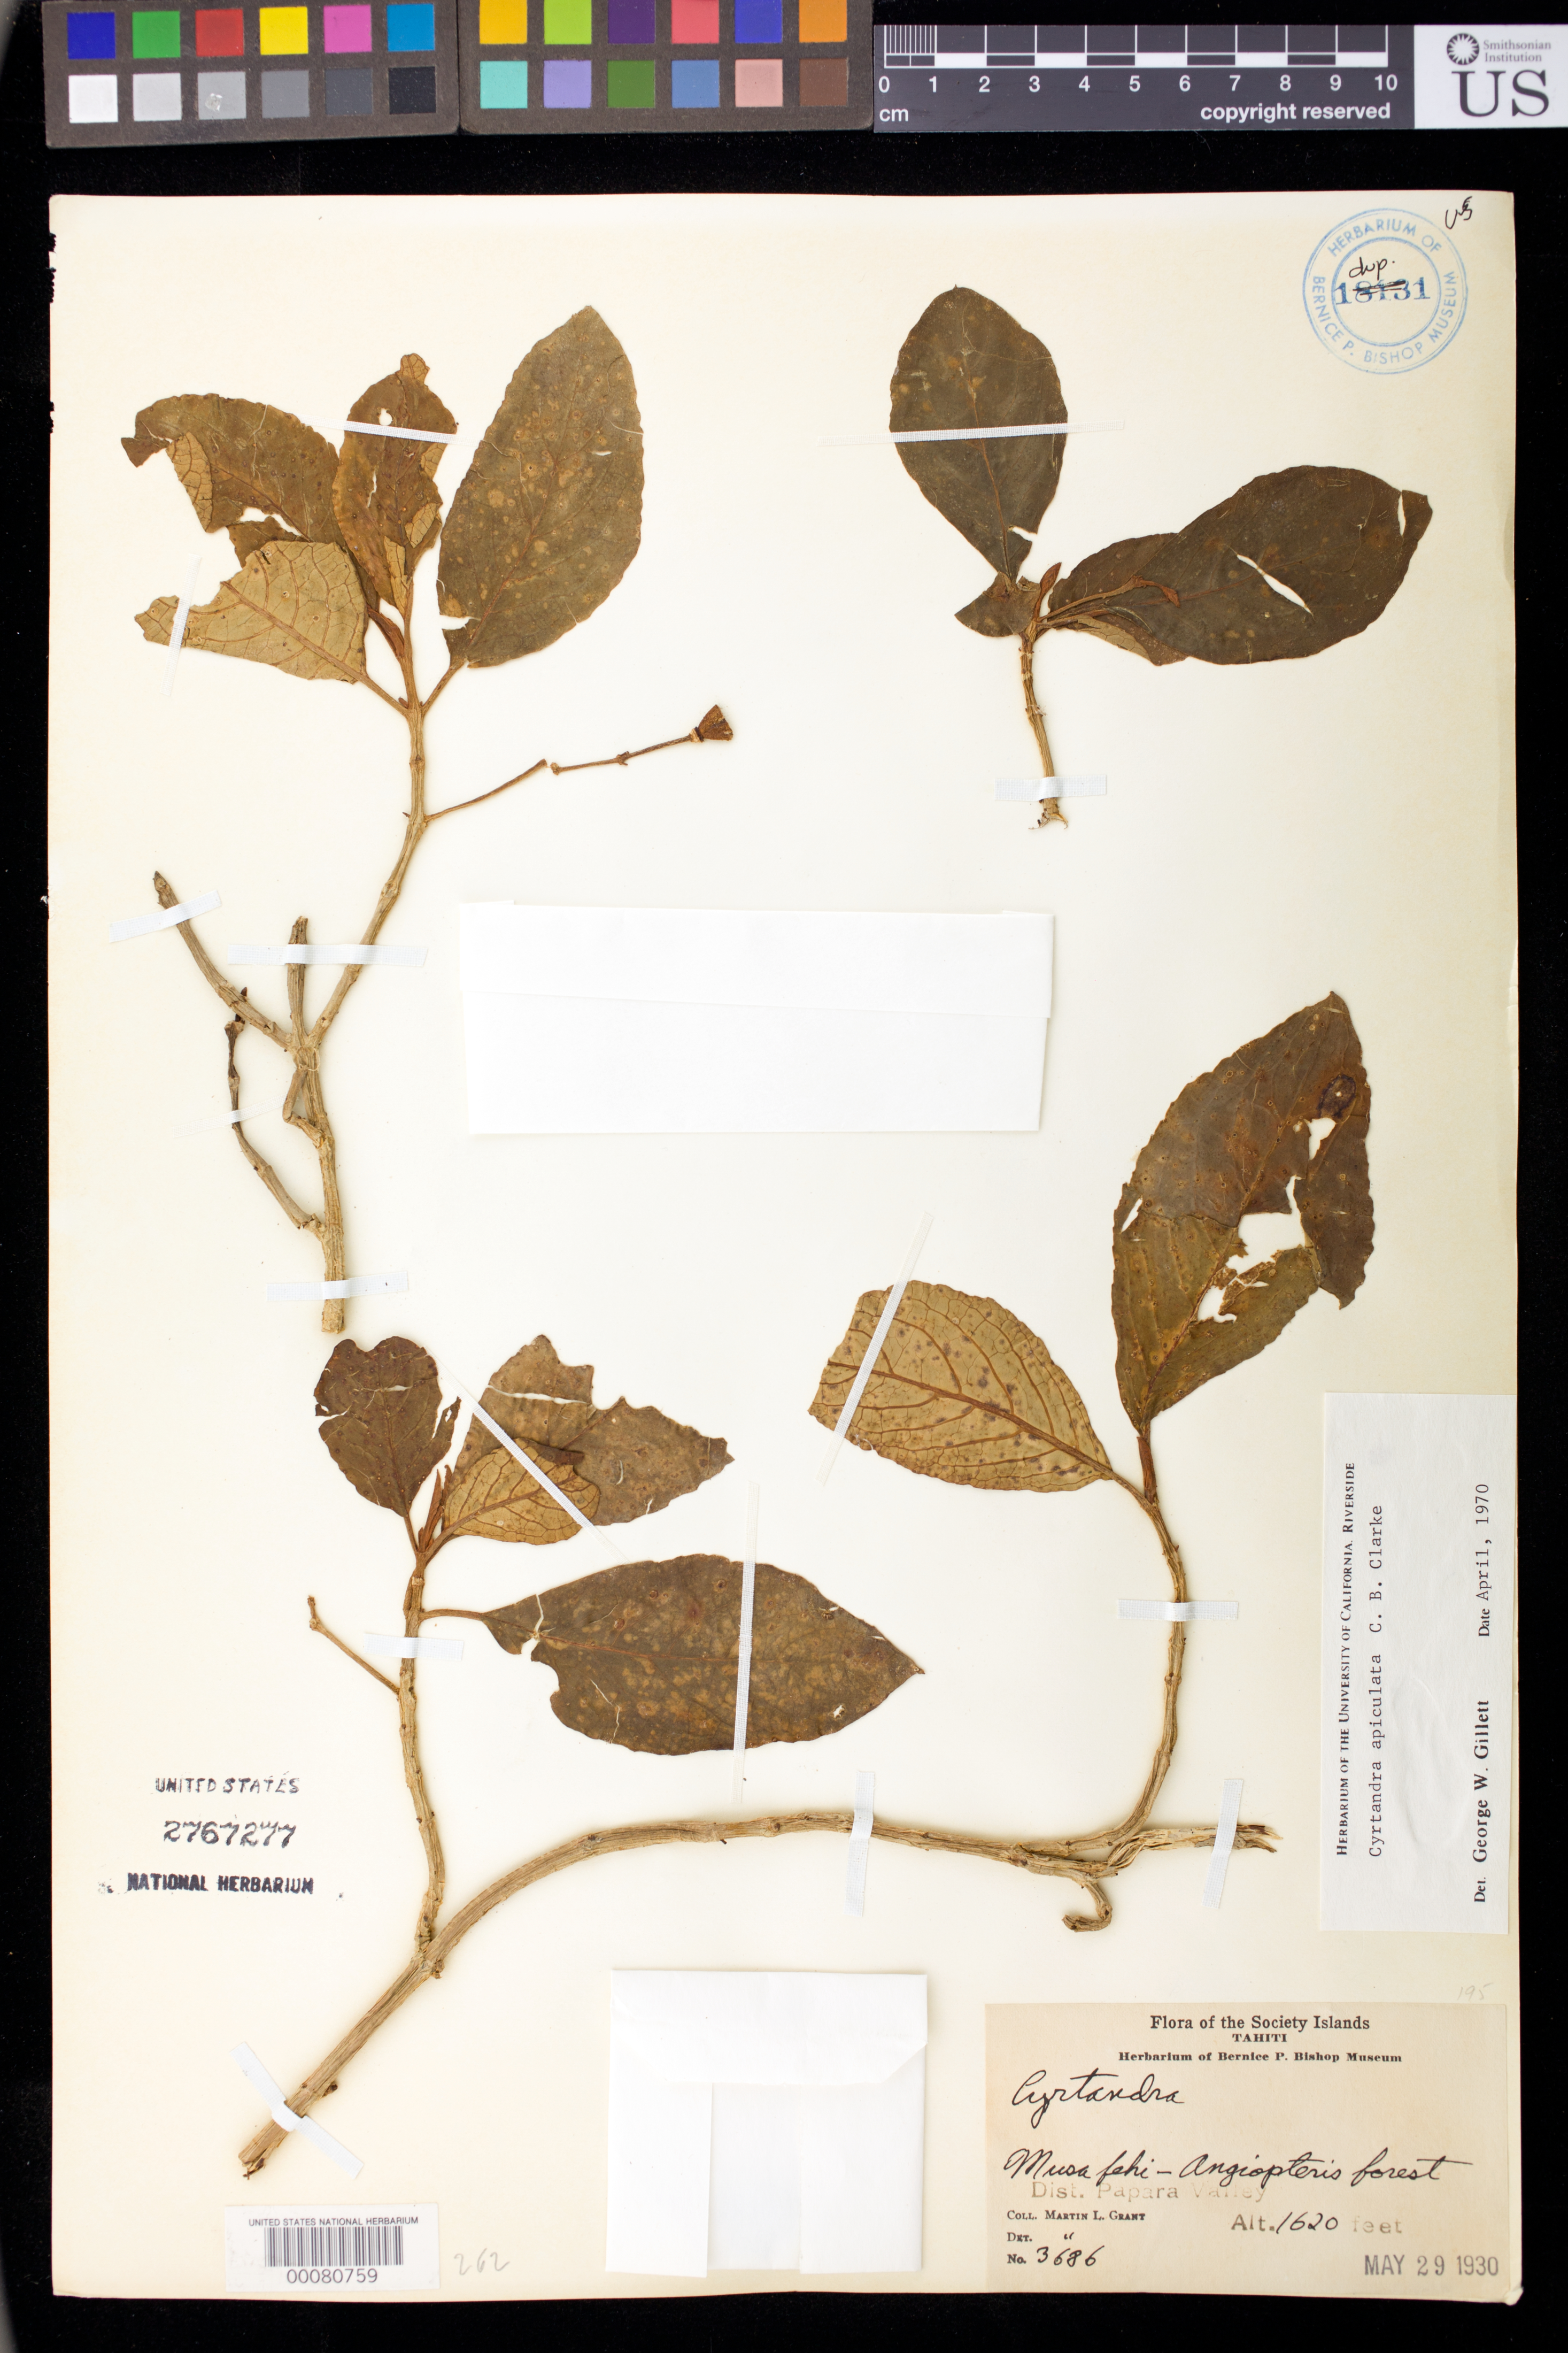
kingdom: Plantae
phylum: Tracheophyta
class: Magnoliopsida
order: Lamiales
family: Gesneriaceae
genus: Cyrtandra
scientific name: Cyrtandra apiculata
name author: C.B. Clarke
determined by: Gillett, G. W.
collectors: M. L. Grant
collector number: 3686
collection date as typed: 29 May 1930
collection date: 1930-05-29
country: French Polynesia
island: Tahiti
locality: Papara Valley.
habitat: Musa fehi-angiopteris forest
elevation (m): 494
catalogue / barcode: US 2767277